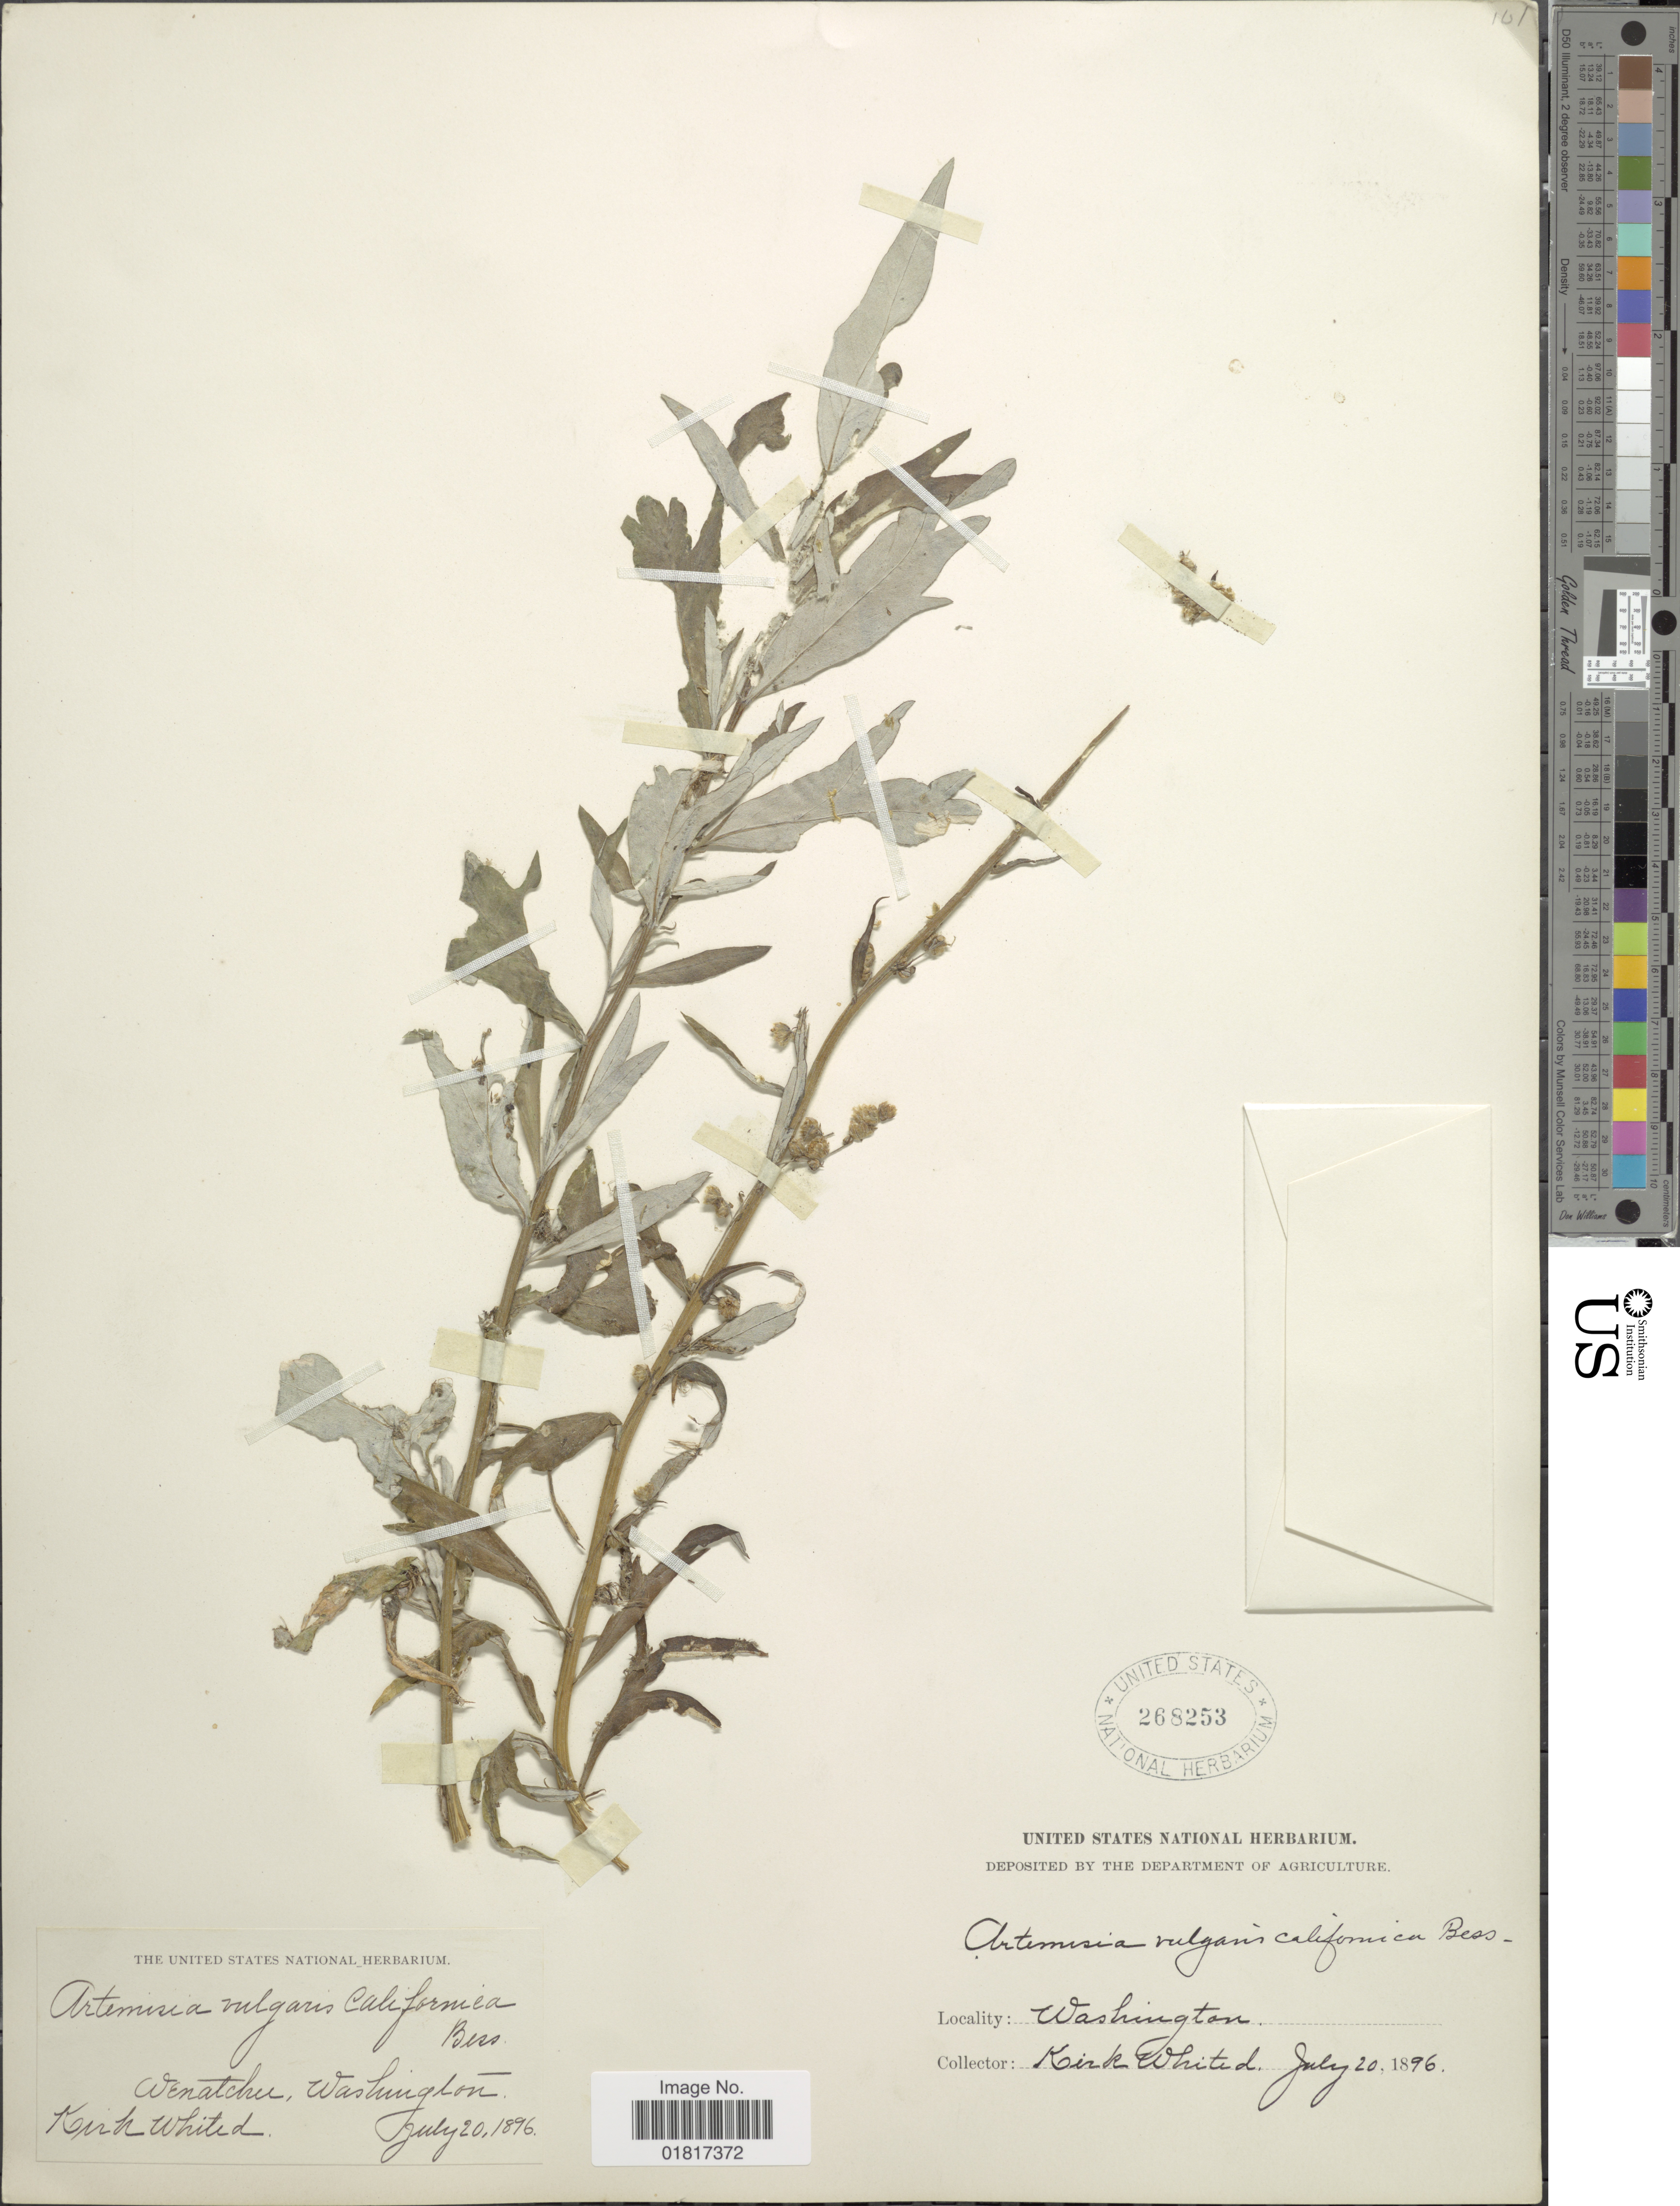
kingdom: Plantae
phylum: Tracheophyta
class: Magnoliopsida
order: Asterales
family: Asteraceae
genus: Artemisia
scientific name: Artemisia vulgaris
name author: L.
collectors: K. Whited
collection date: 1896-07-20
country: United States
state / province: Washington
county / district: Chelan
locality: Wenatchee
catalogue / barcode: US 268253